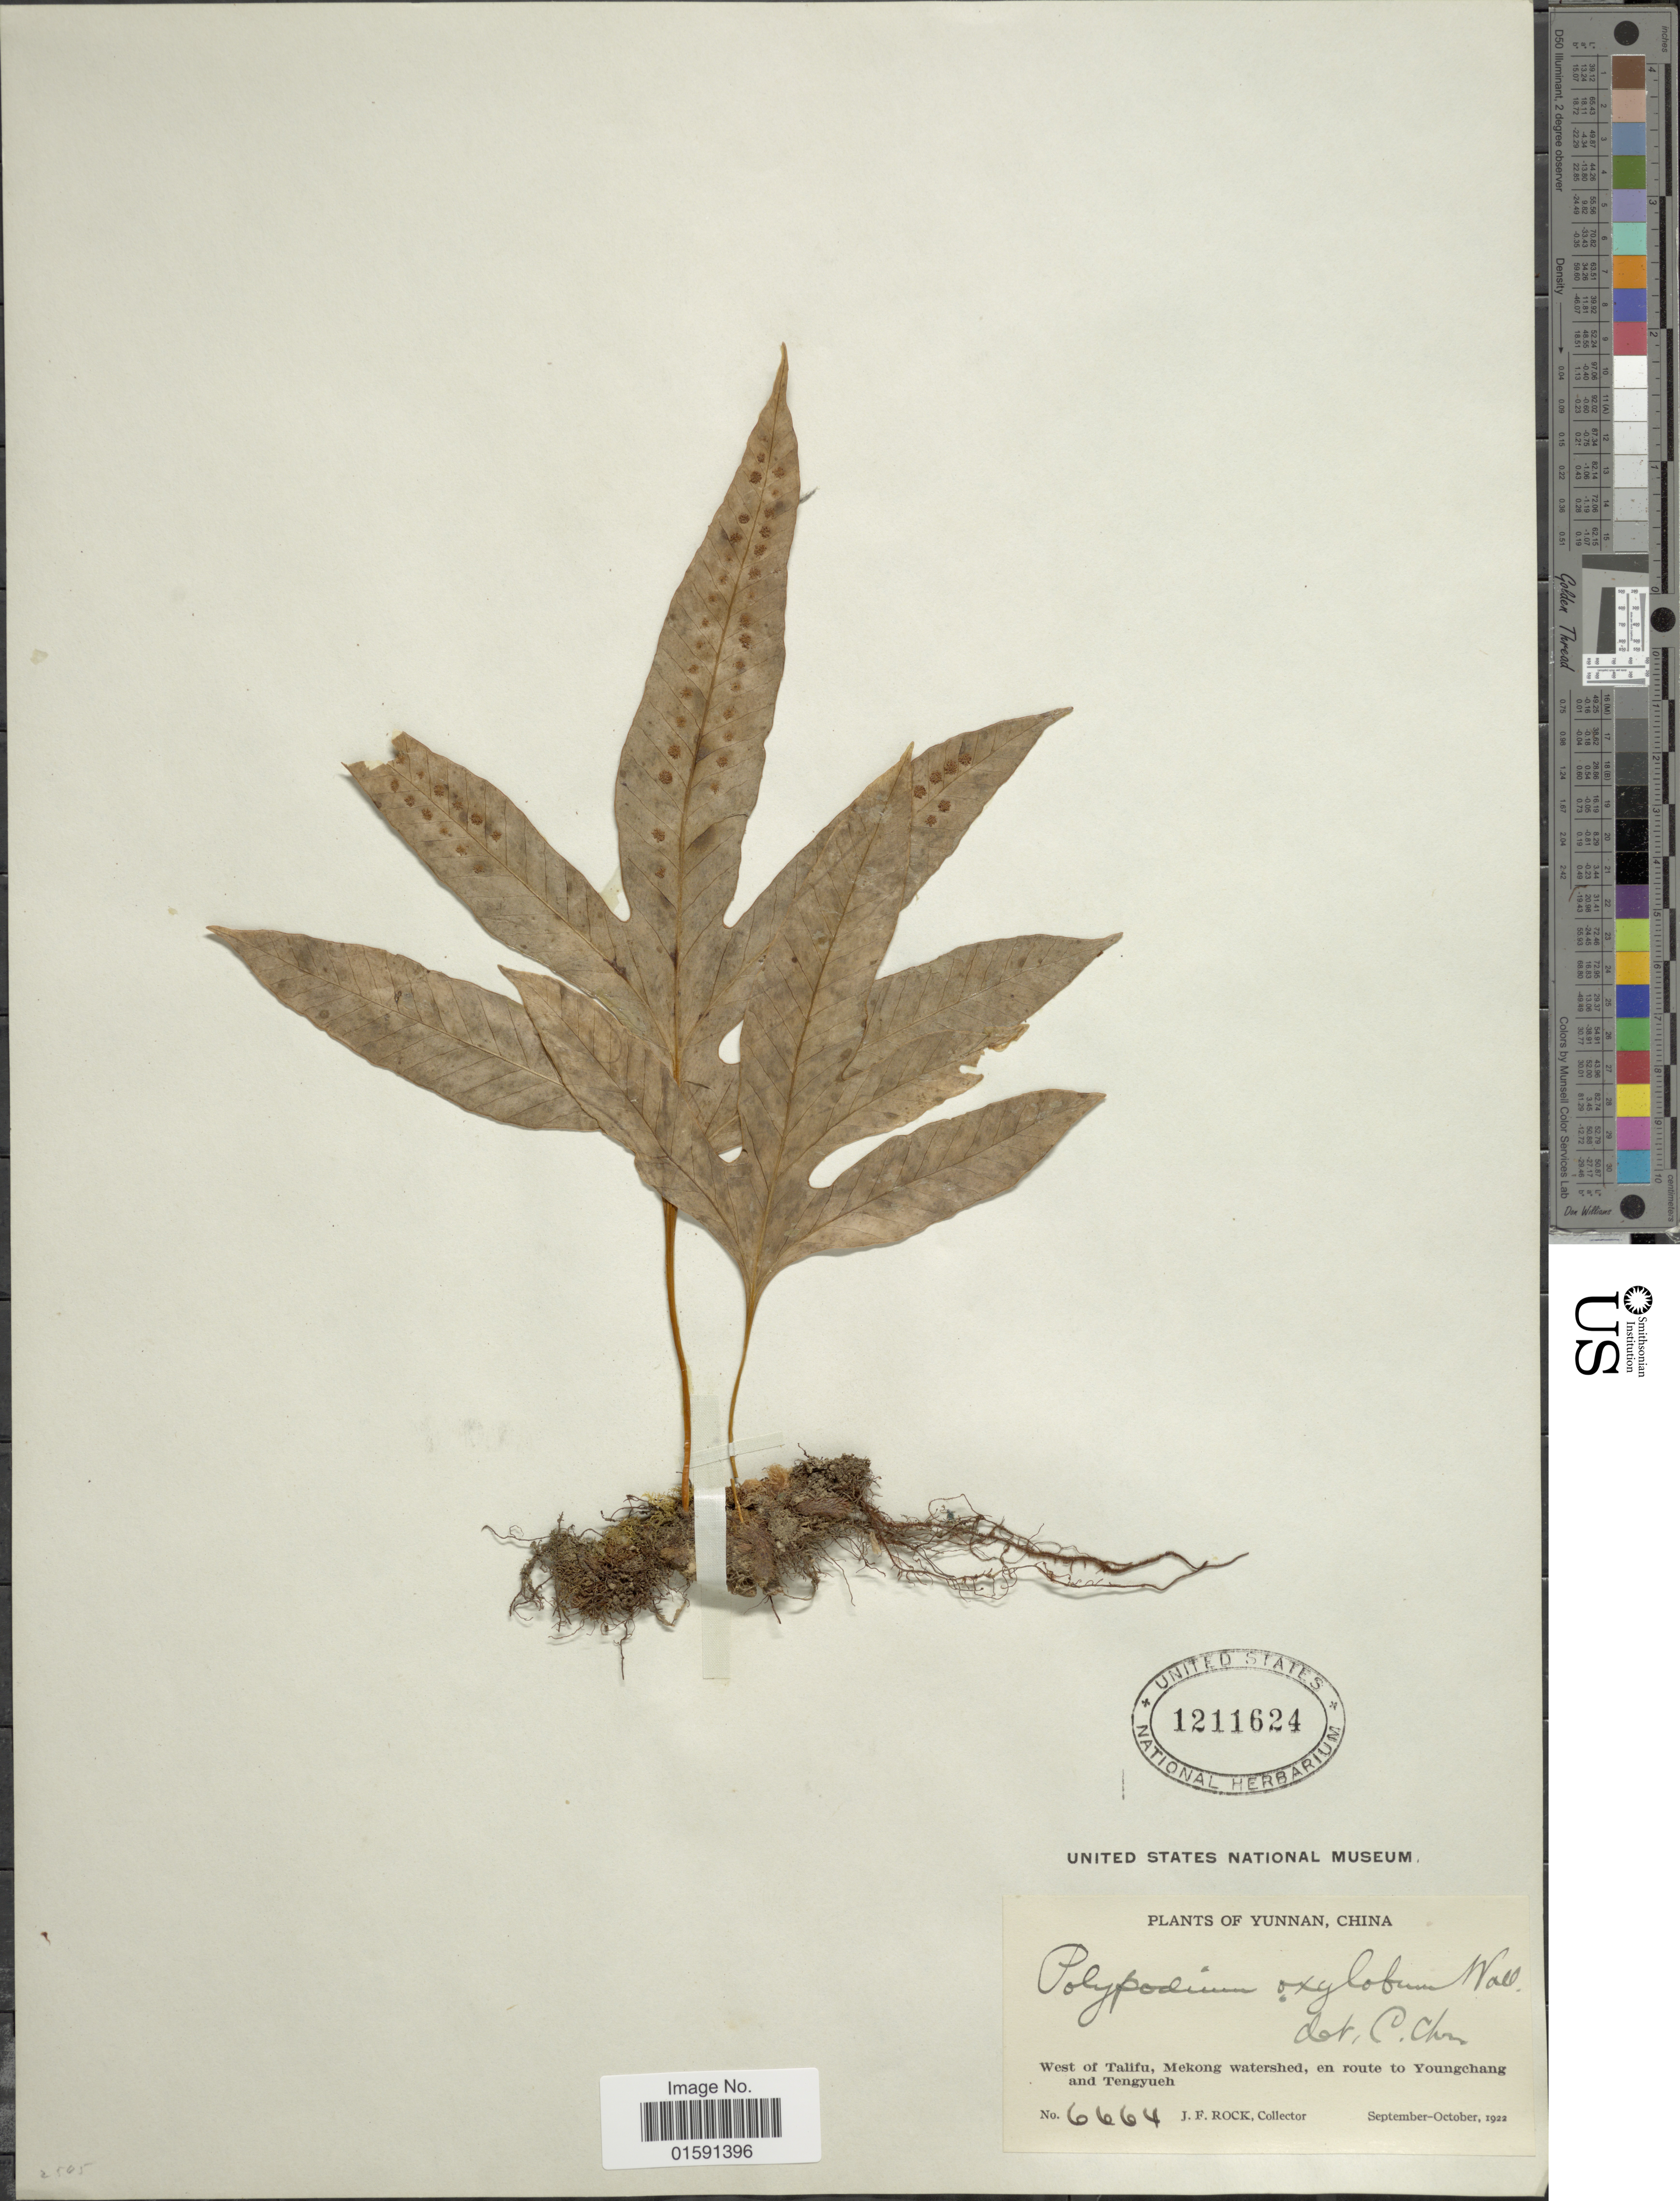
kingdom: Plantae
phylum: Tracheophyta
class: Polypodiopsida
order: Polypodiales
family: Polypodiaceae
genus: Selliguea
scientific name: Selliguea oxyloba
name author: (Wall. ex Kunze) Fraser-Jenk.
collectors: J. Rock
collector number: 6664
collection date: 1922-09/1922-10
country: China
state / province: Yunnan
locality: West of Talifu, Mekong watershed, en route to Youngchang and Tengyueh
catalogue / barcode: US 1211624